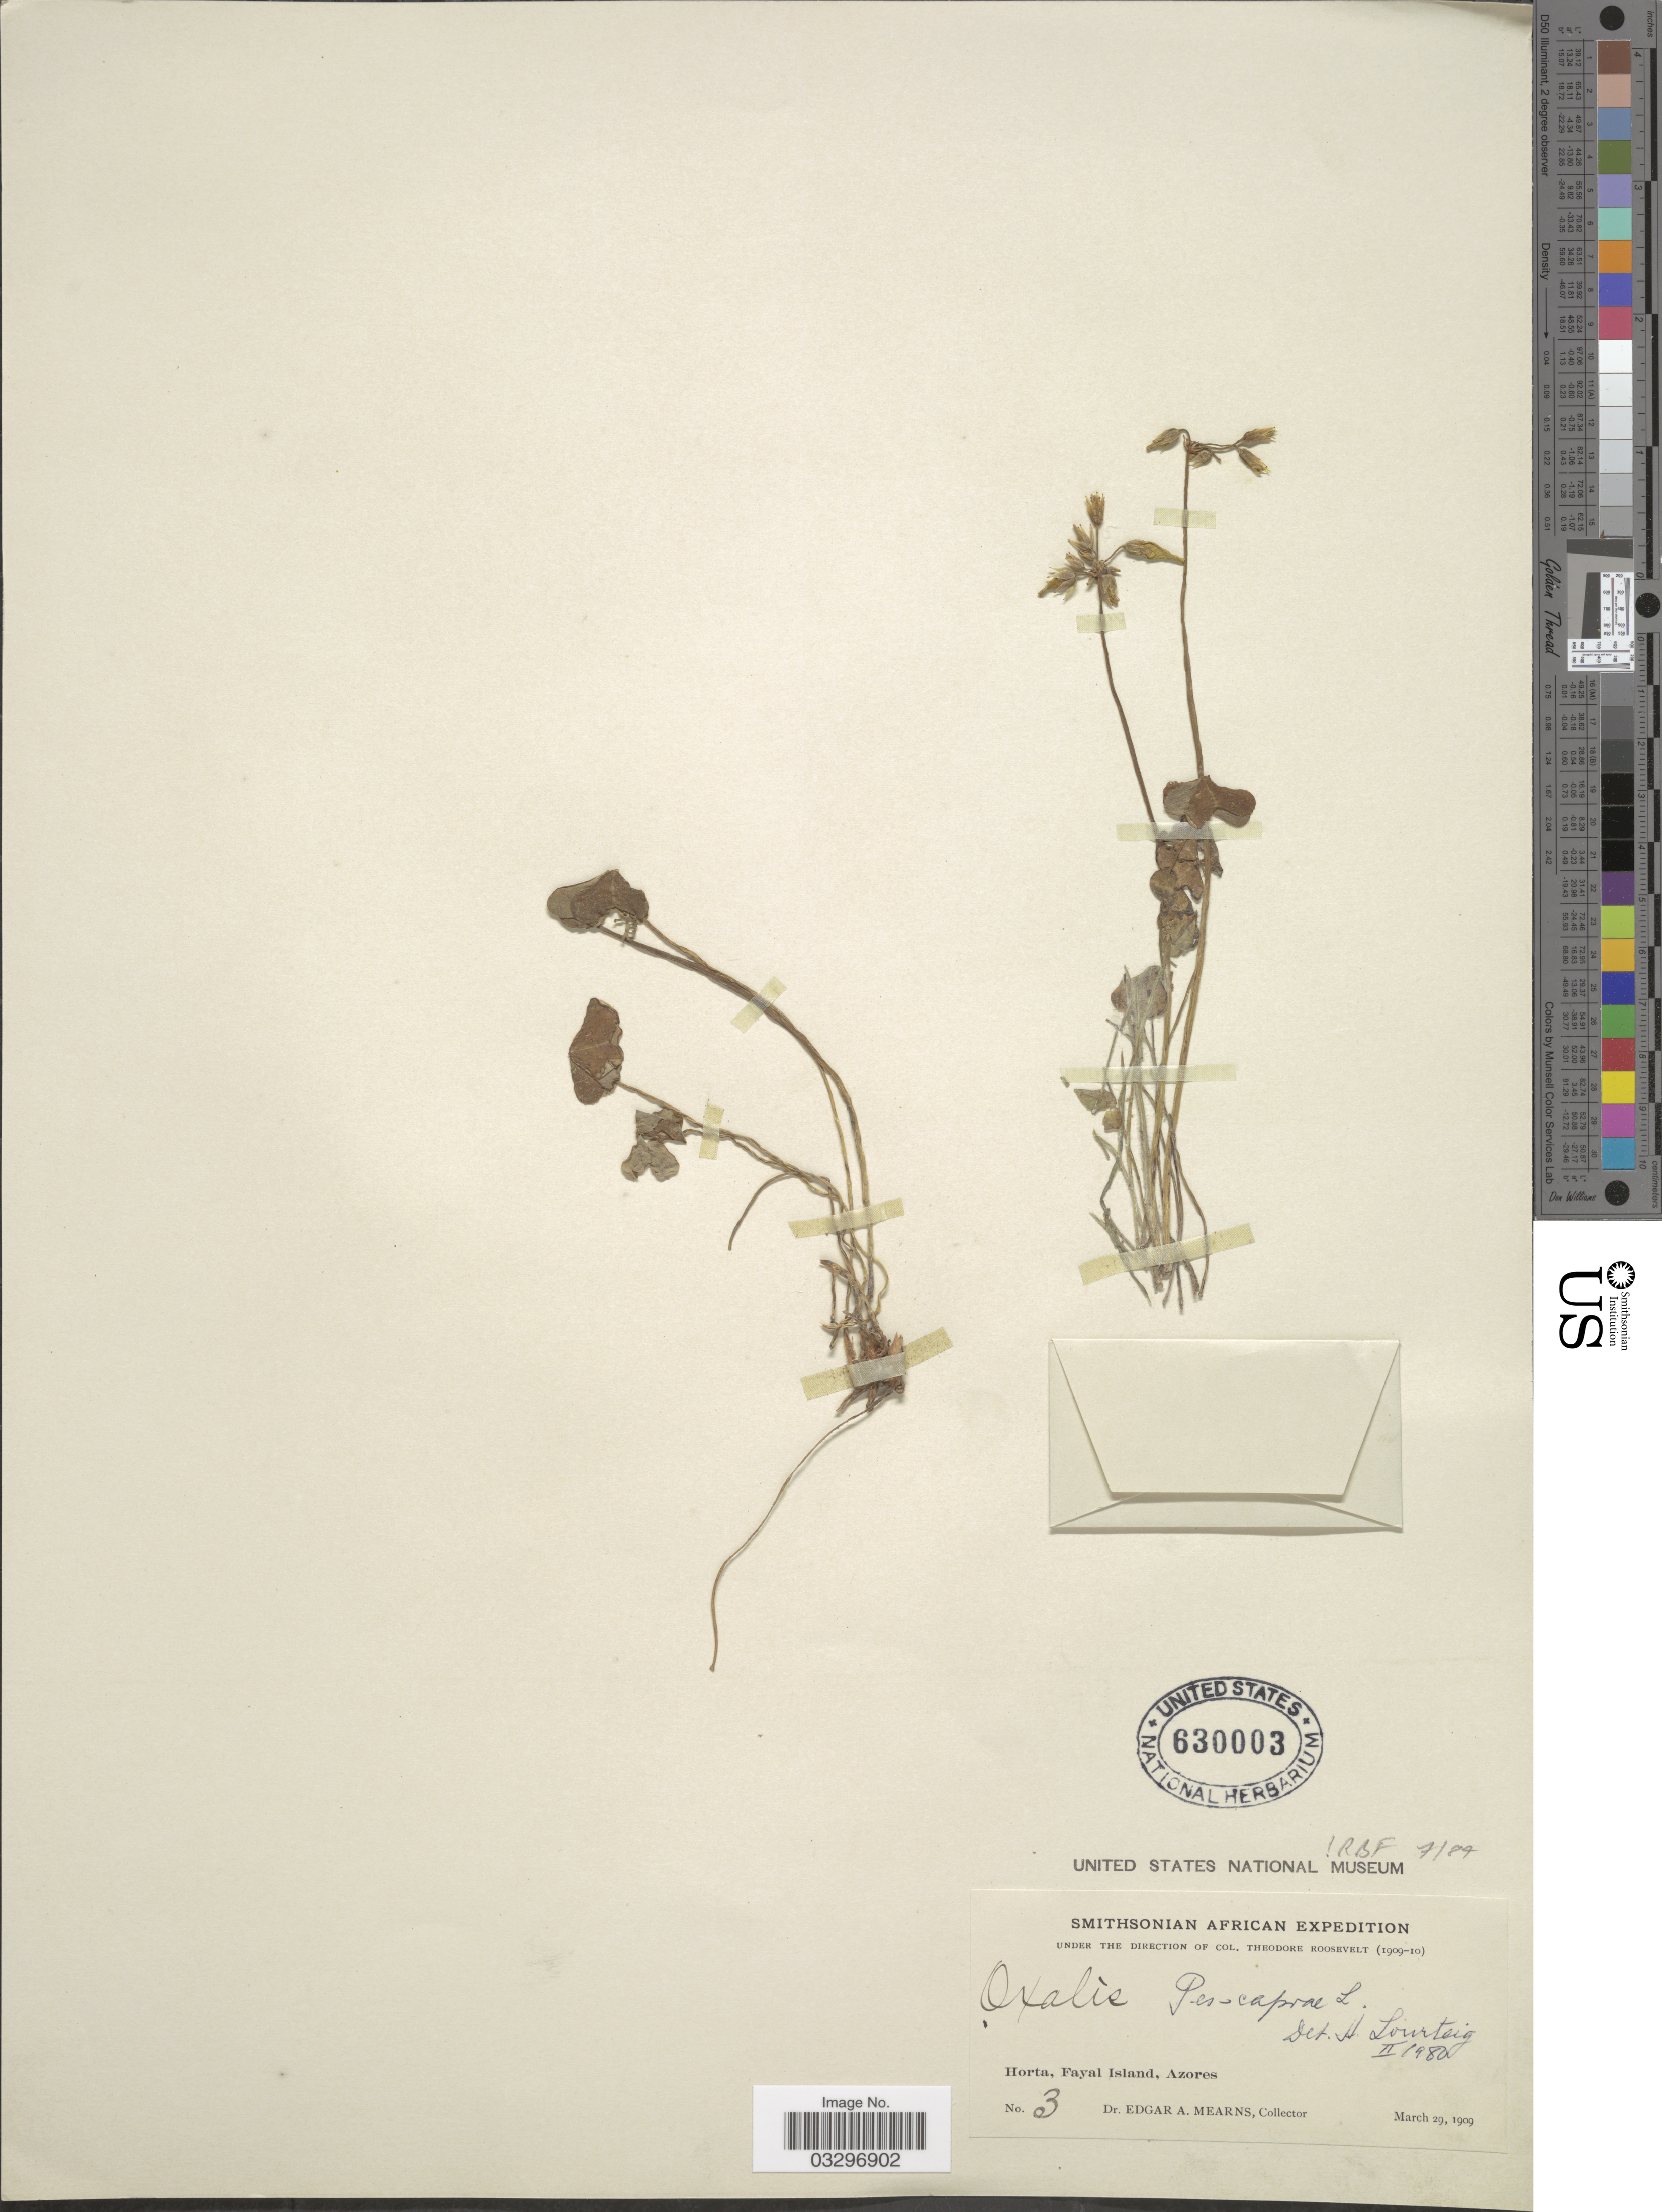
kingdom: Plantae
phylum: Tracheophyta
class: Magnoliopsida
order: Oxalidales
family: Oxalidaceae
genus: Oxalis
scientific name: Oxalis pes-caprae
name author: L.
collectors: E. A. Mearns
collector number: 3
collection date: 1909-03-29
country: Portugal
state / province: Azores (Aut. Reg.)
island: Faial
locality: Horta, Fayal Island, Azores.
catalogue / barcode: US 630003